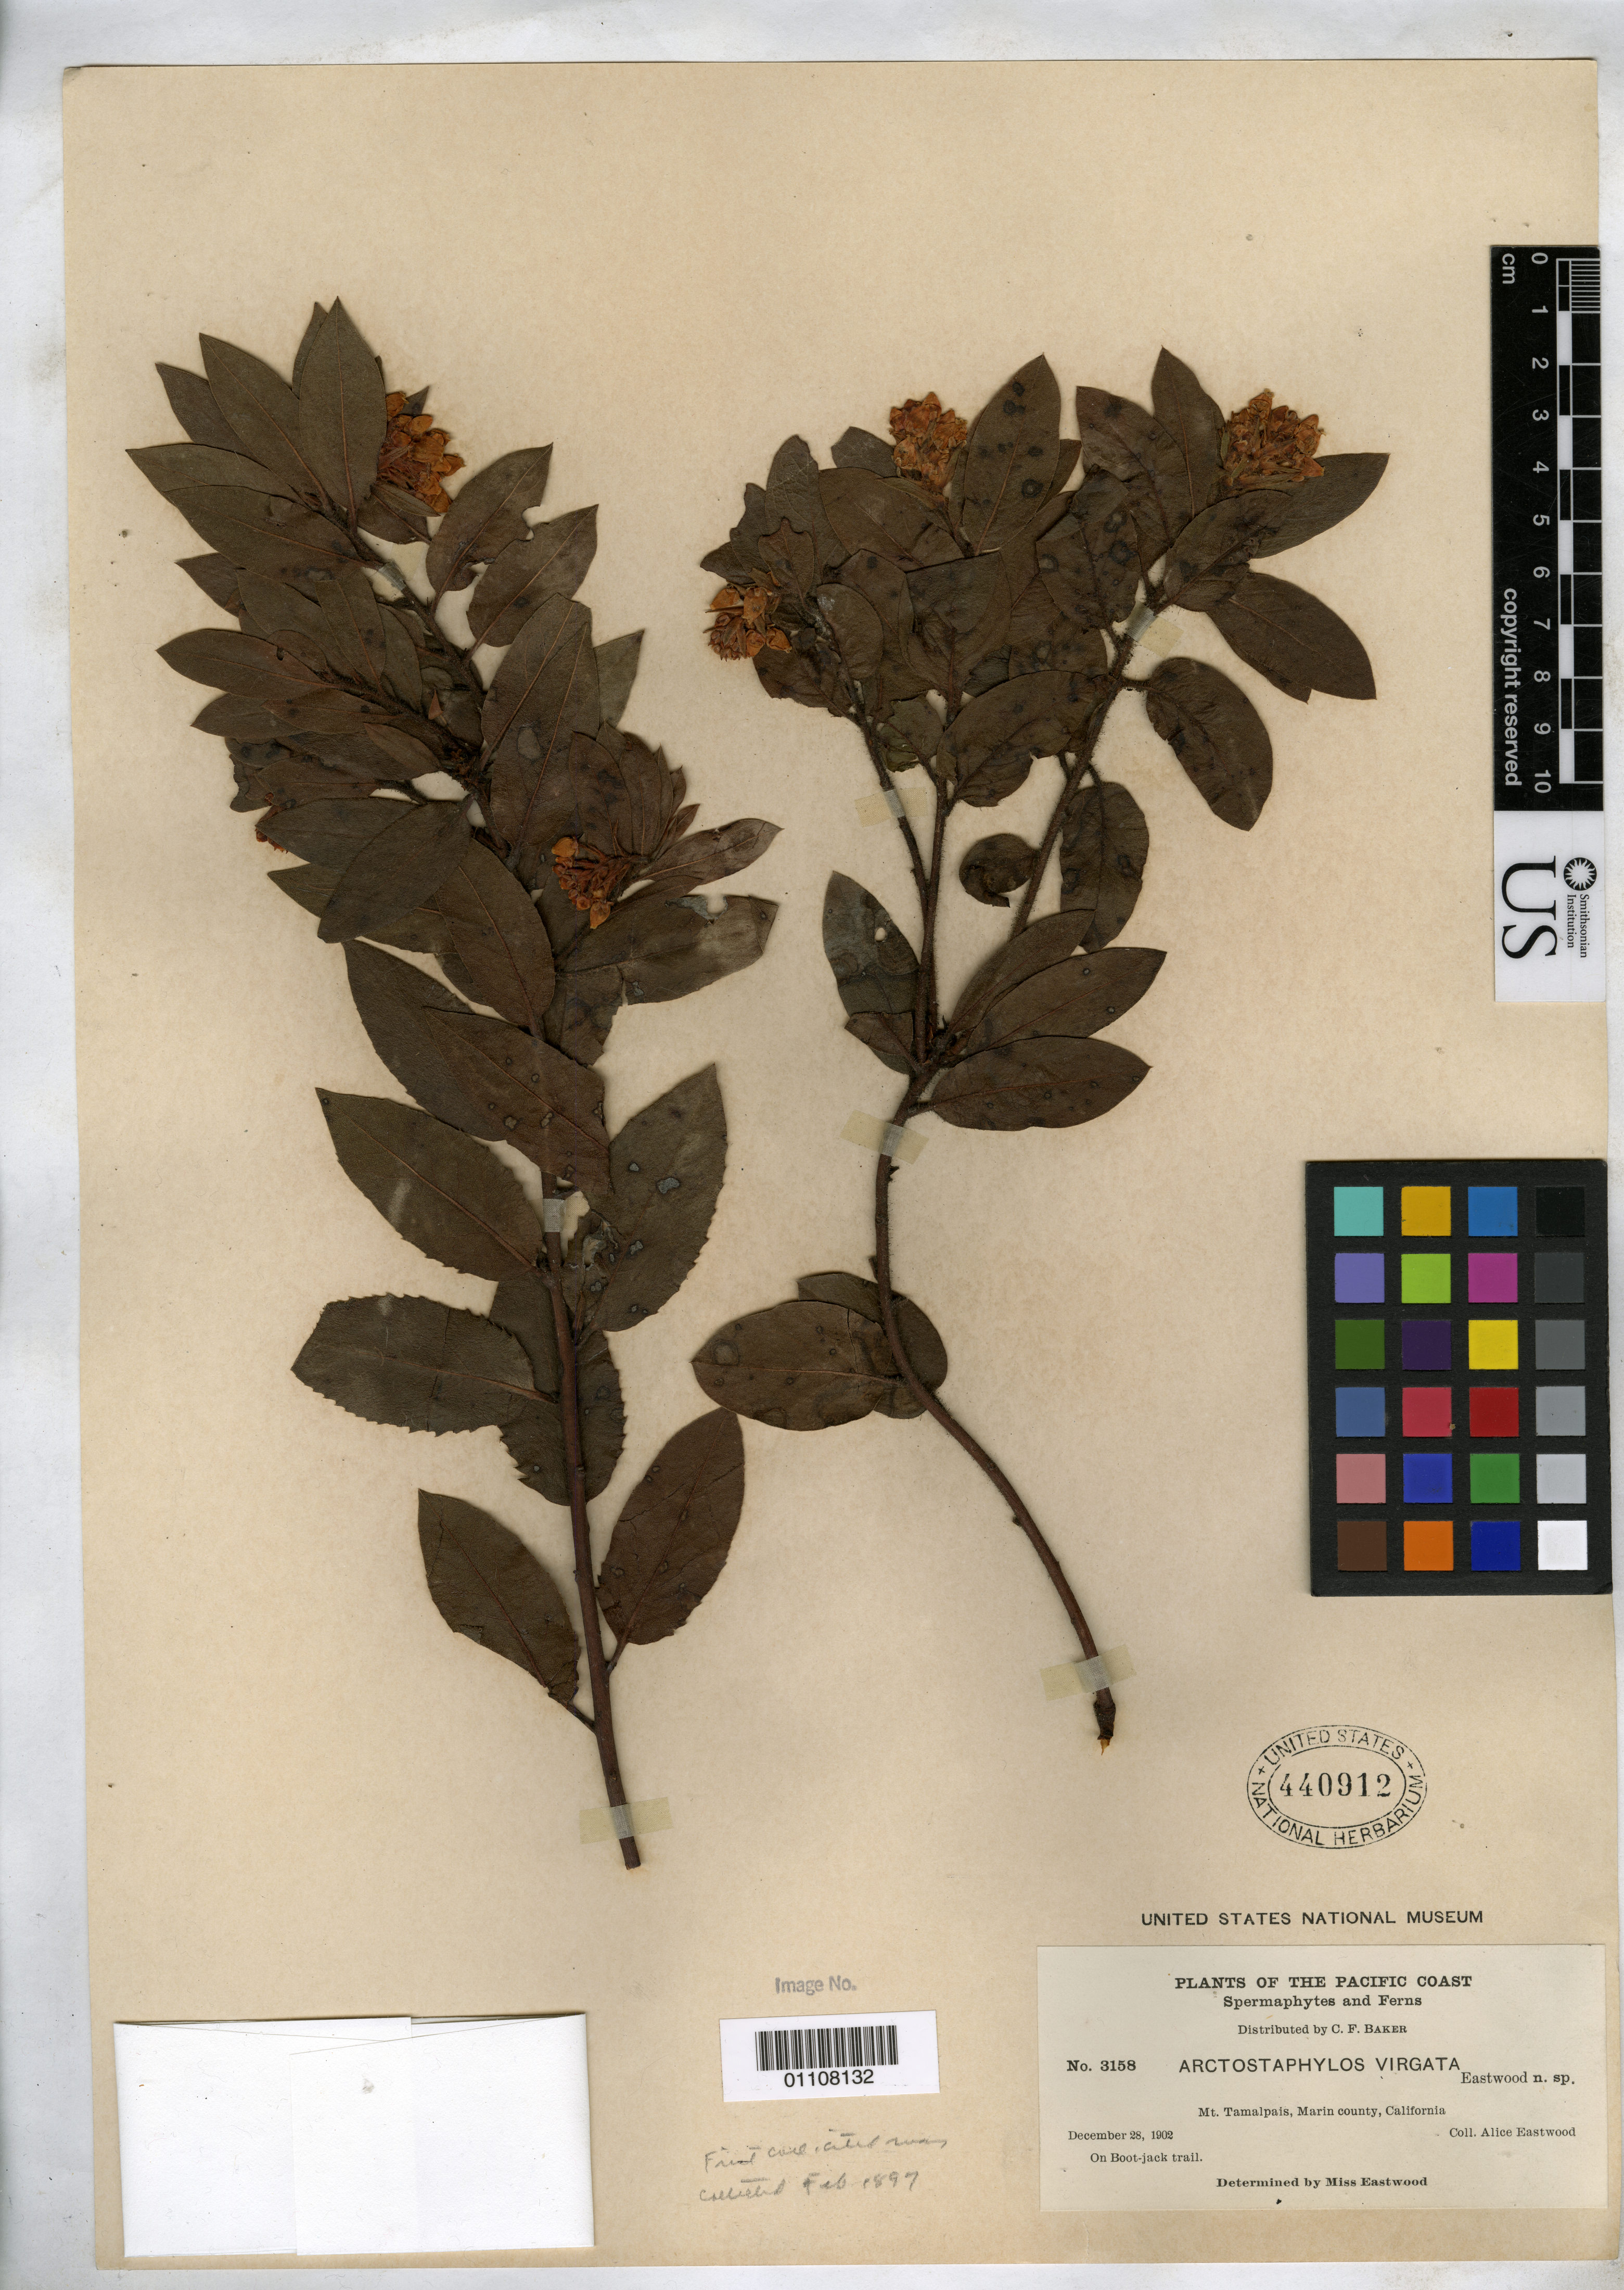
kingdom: Plantae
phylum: Tracheophyta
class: Magnoliopsida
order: Ericales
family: Ericaceae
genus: Arctostaphylos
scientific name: Arctostaphylos virgata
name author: Eastw.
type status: Syntype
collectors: A. Eastwood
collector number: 3158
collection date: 1902-12-28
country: United States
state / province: California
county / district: Marin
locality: Mt. Tamalpais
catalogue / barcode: US 440912